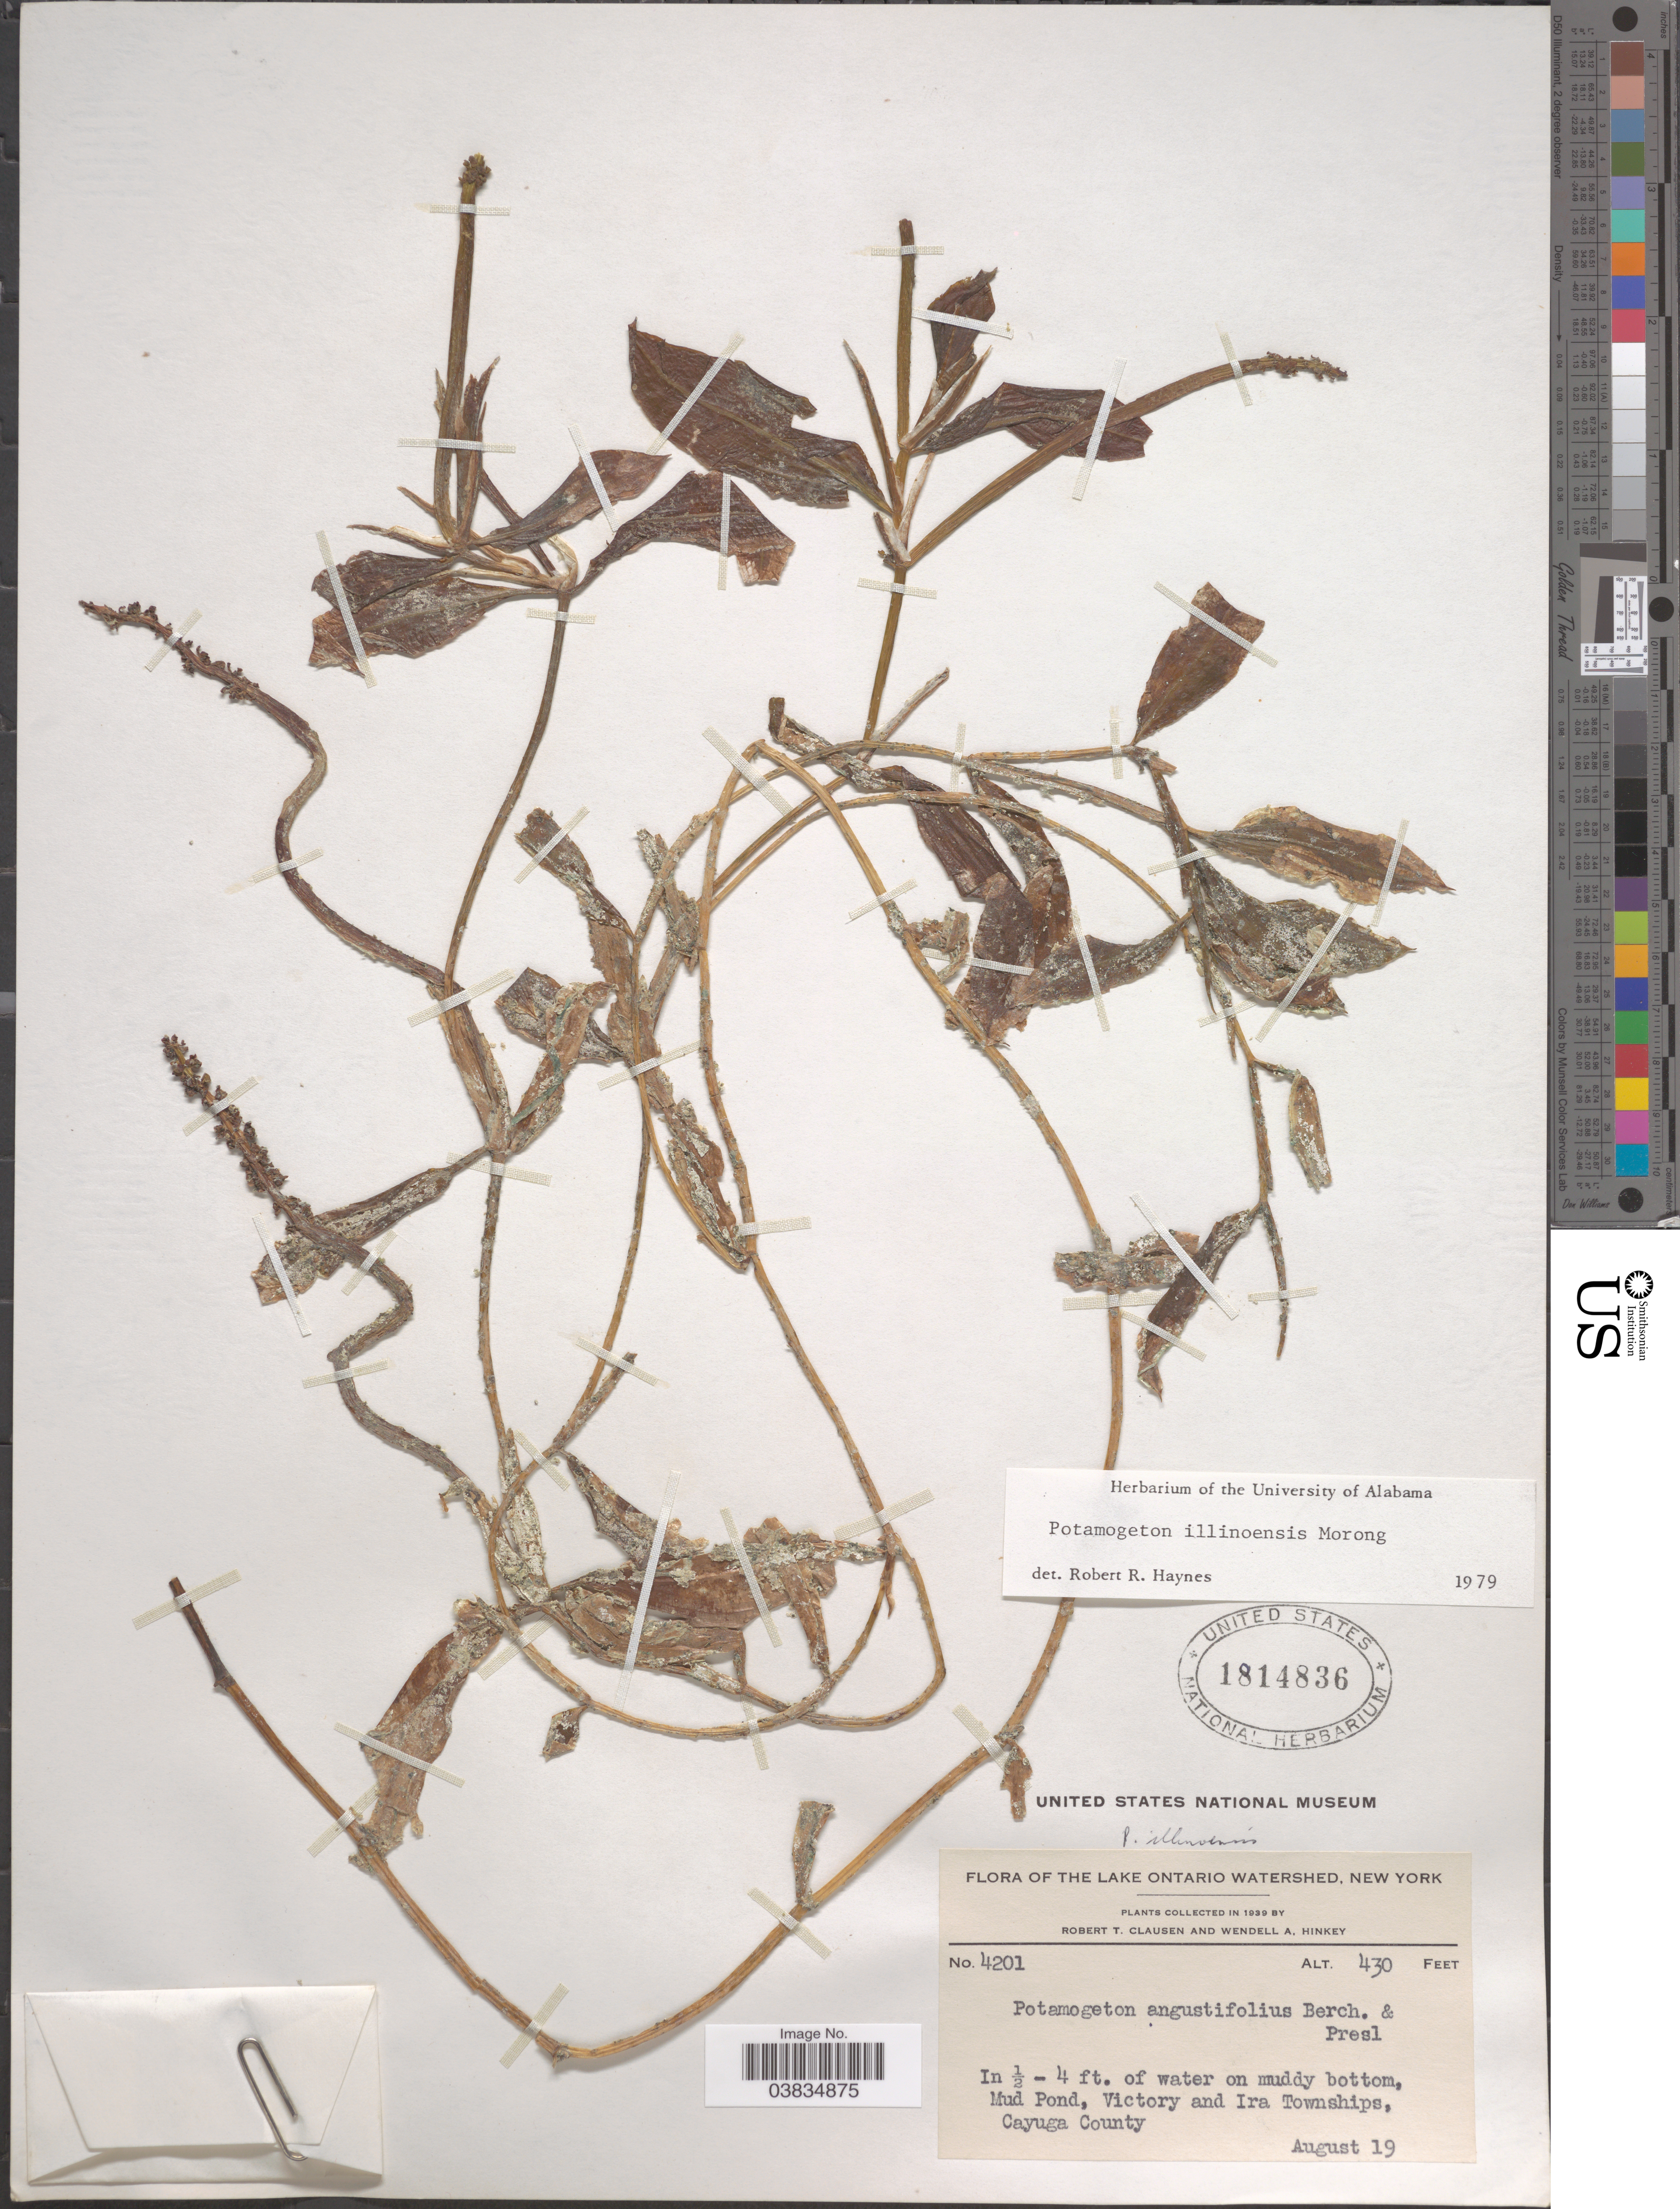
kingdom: Plantae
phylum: Tracheophyta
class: Liliopsida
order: Alismatales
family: Potamogetonaceae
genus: Potamogeton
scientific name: Potamogeton illinoensis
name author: Morong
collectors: R. T. Clausen & W. Hinkey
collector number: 4201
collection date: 1939-08-09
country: United States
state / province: New York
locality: Lake Ontario Watershed. On muddy bottom, Mud Pond, Victory and Ira Townships, Cayuga County.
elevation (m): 131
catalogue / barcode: US 1814836